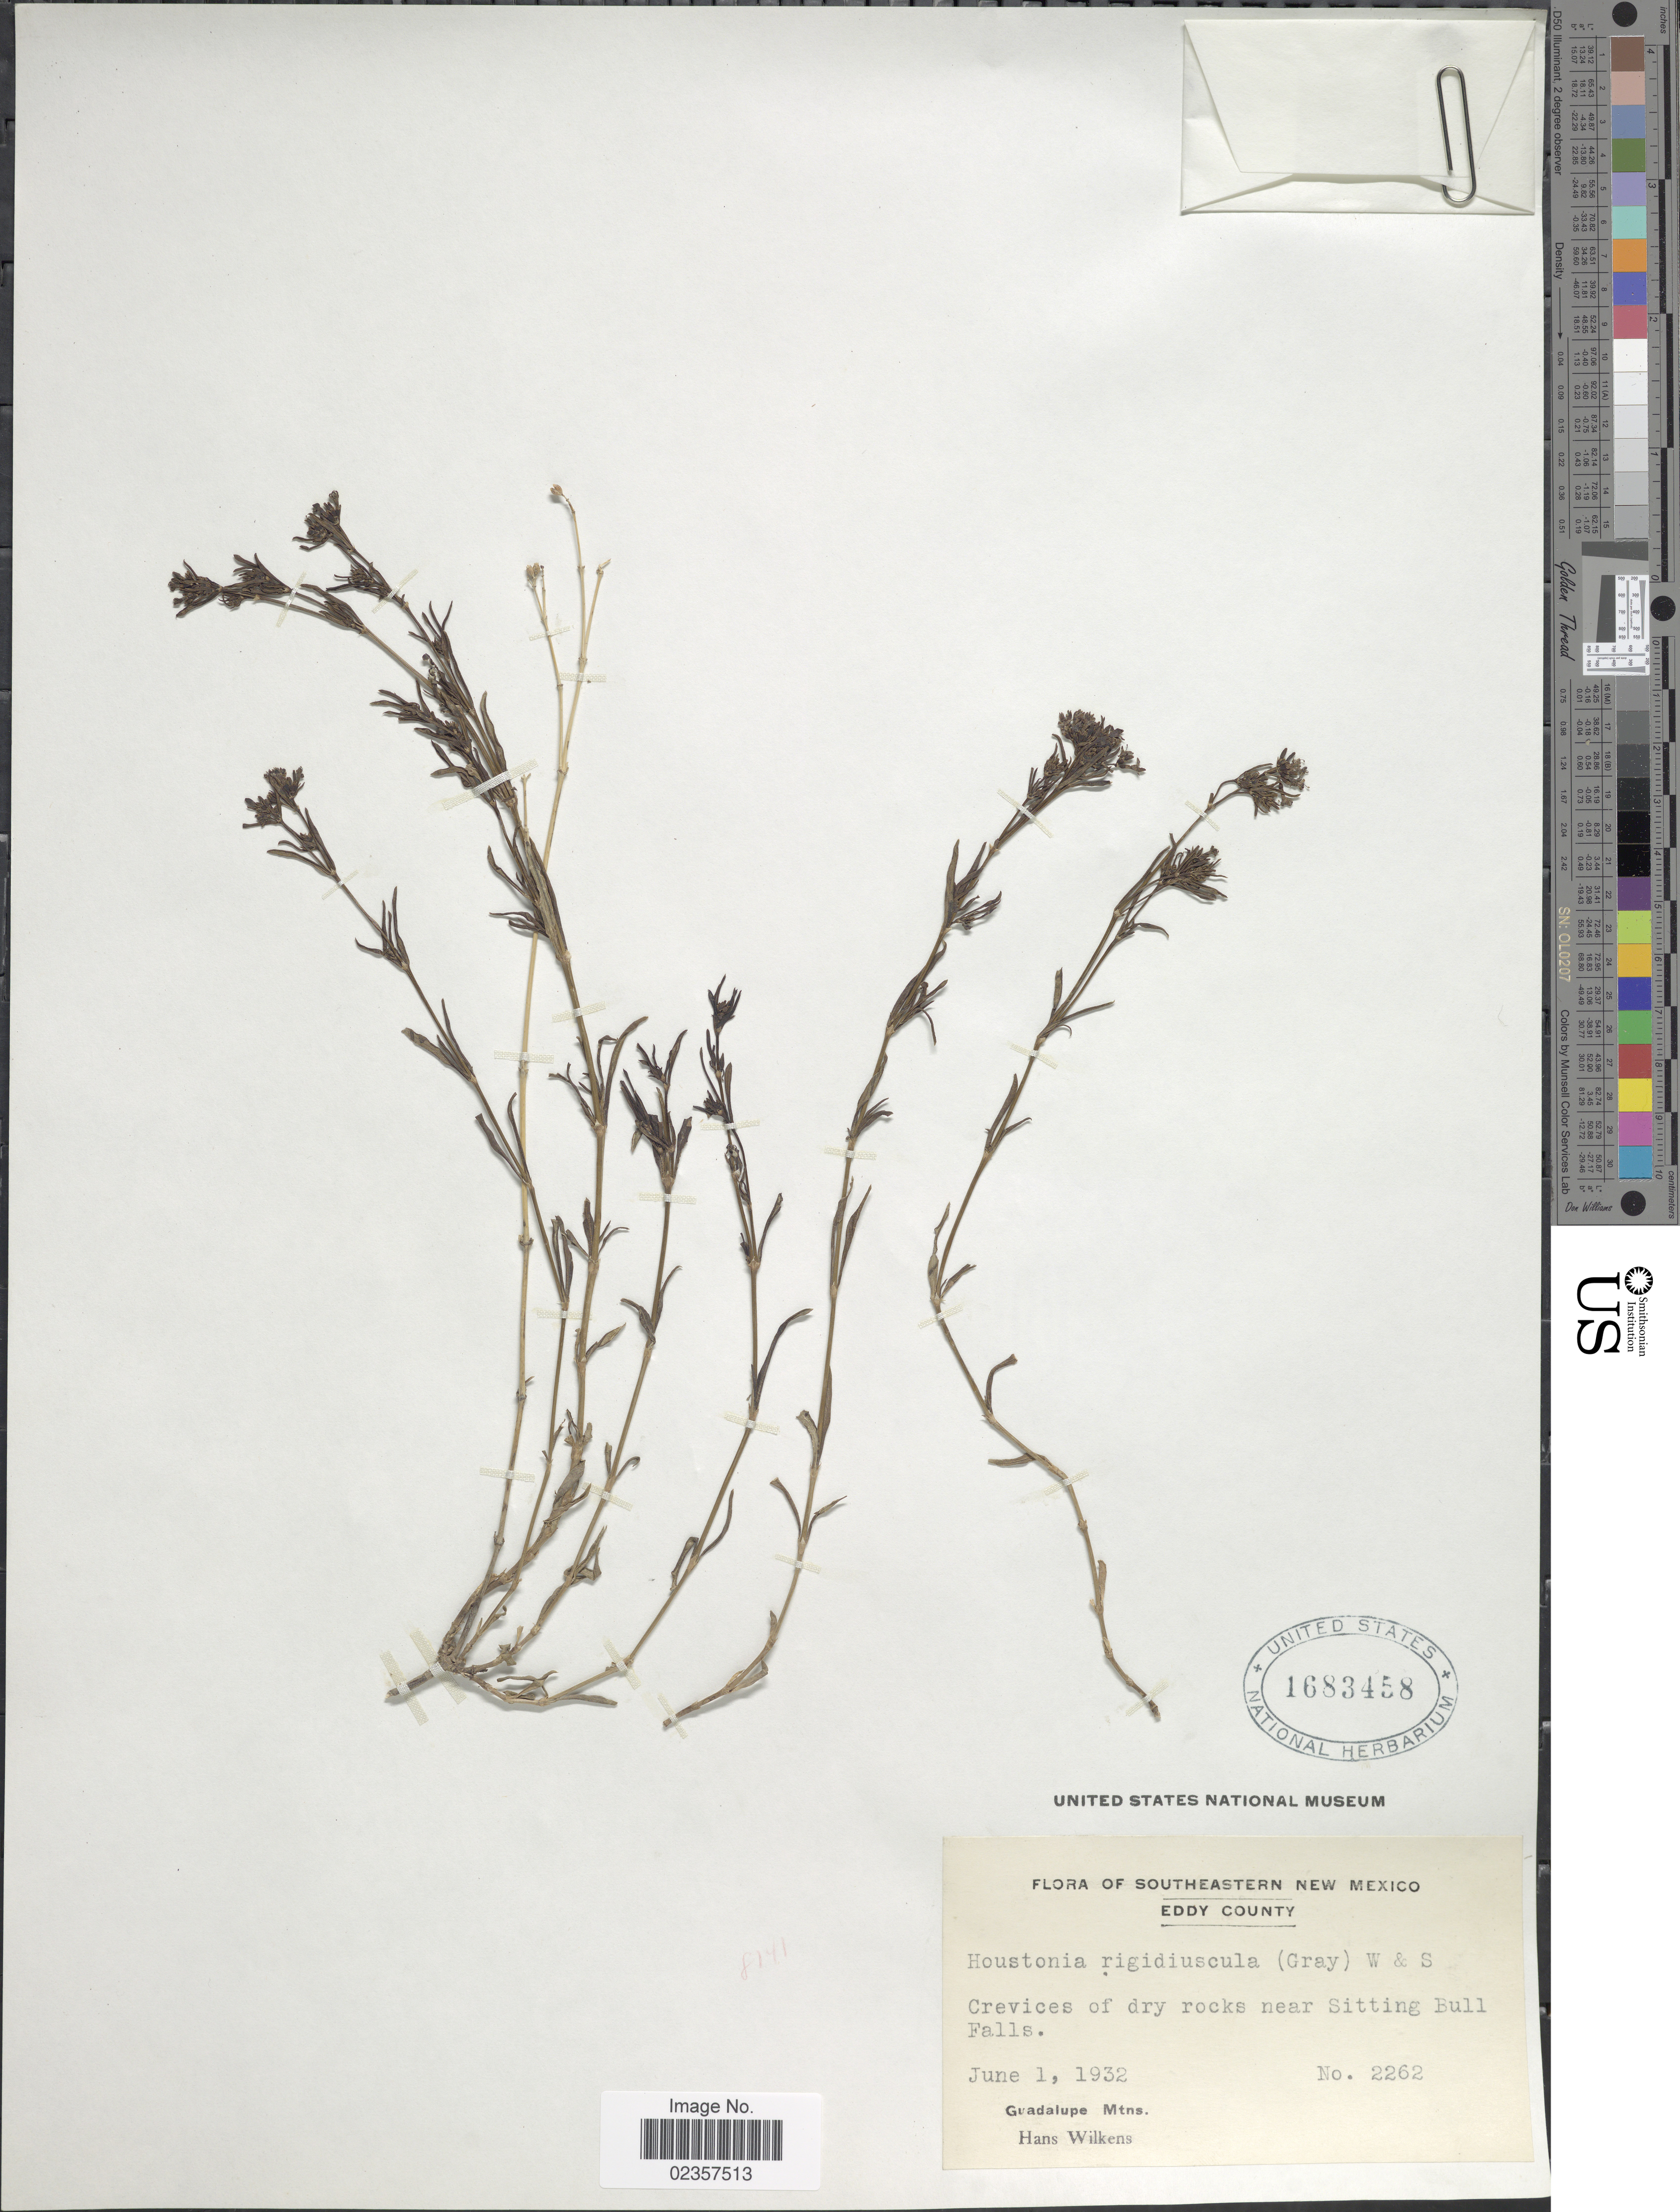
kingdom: Plantae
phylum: Tracheophyta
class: Magnoliopsida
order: Gentianales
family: Rubiaceae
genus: Houstonia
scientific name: Houstonia nigricans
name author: (Lam.) Fernald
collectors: H. Wilkens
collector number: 2262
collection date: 1932-06-01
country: United States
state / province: New Mexico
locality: Southeastern New Mexico. Eddy County, near Sitting Bull Falls. Guadalupe Mtns.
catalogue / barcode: US 1683458